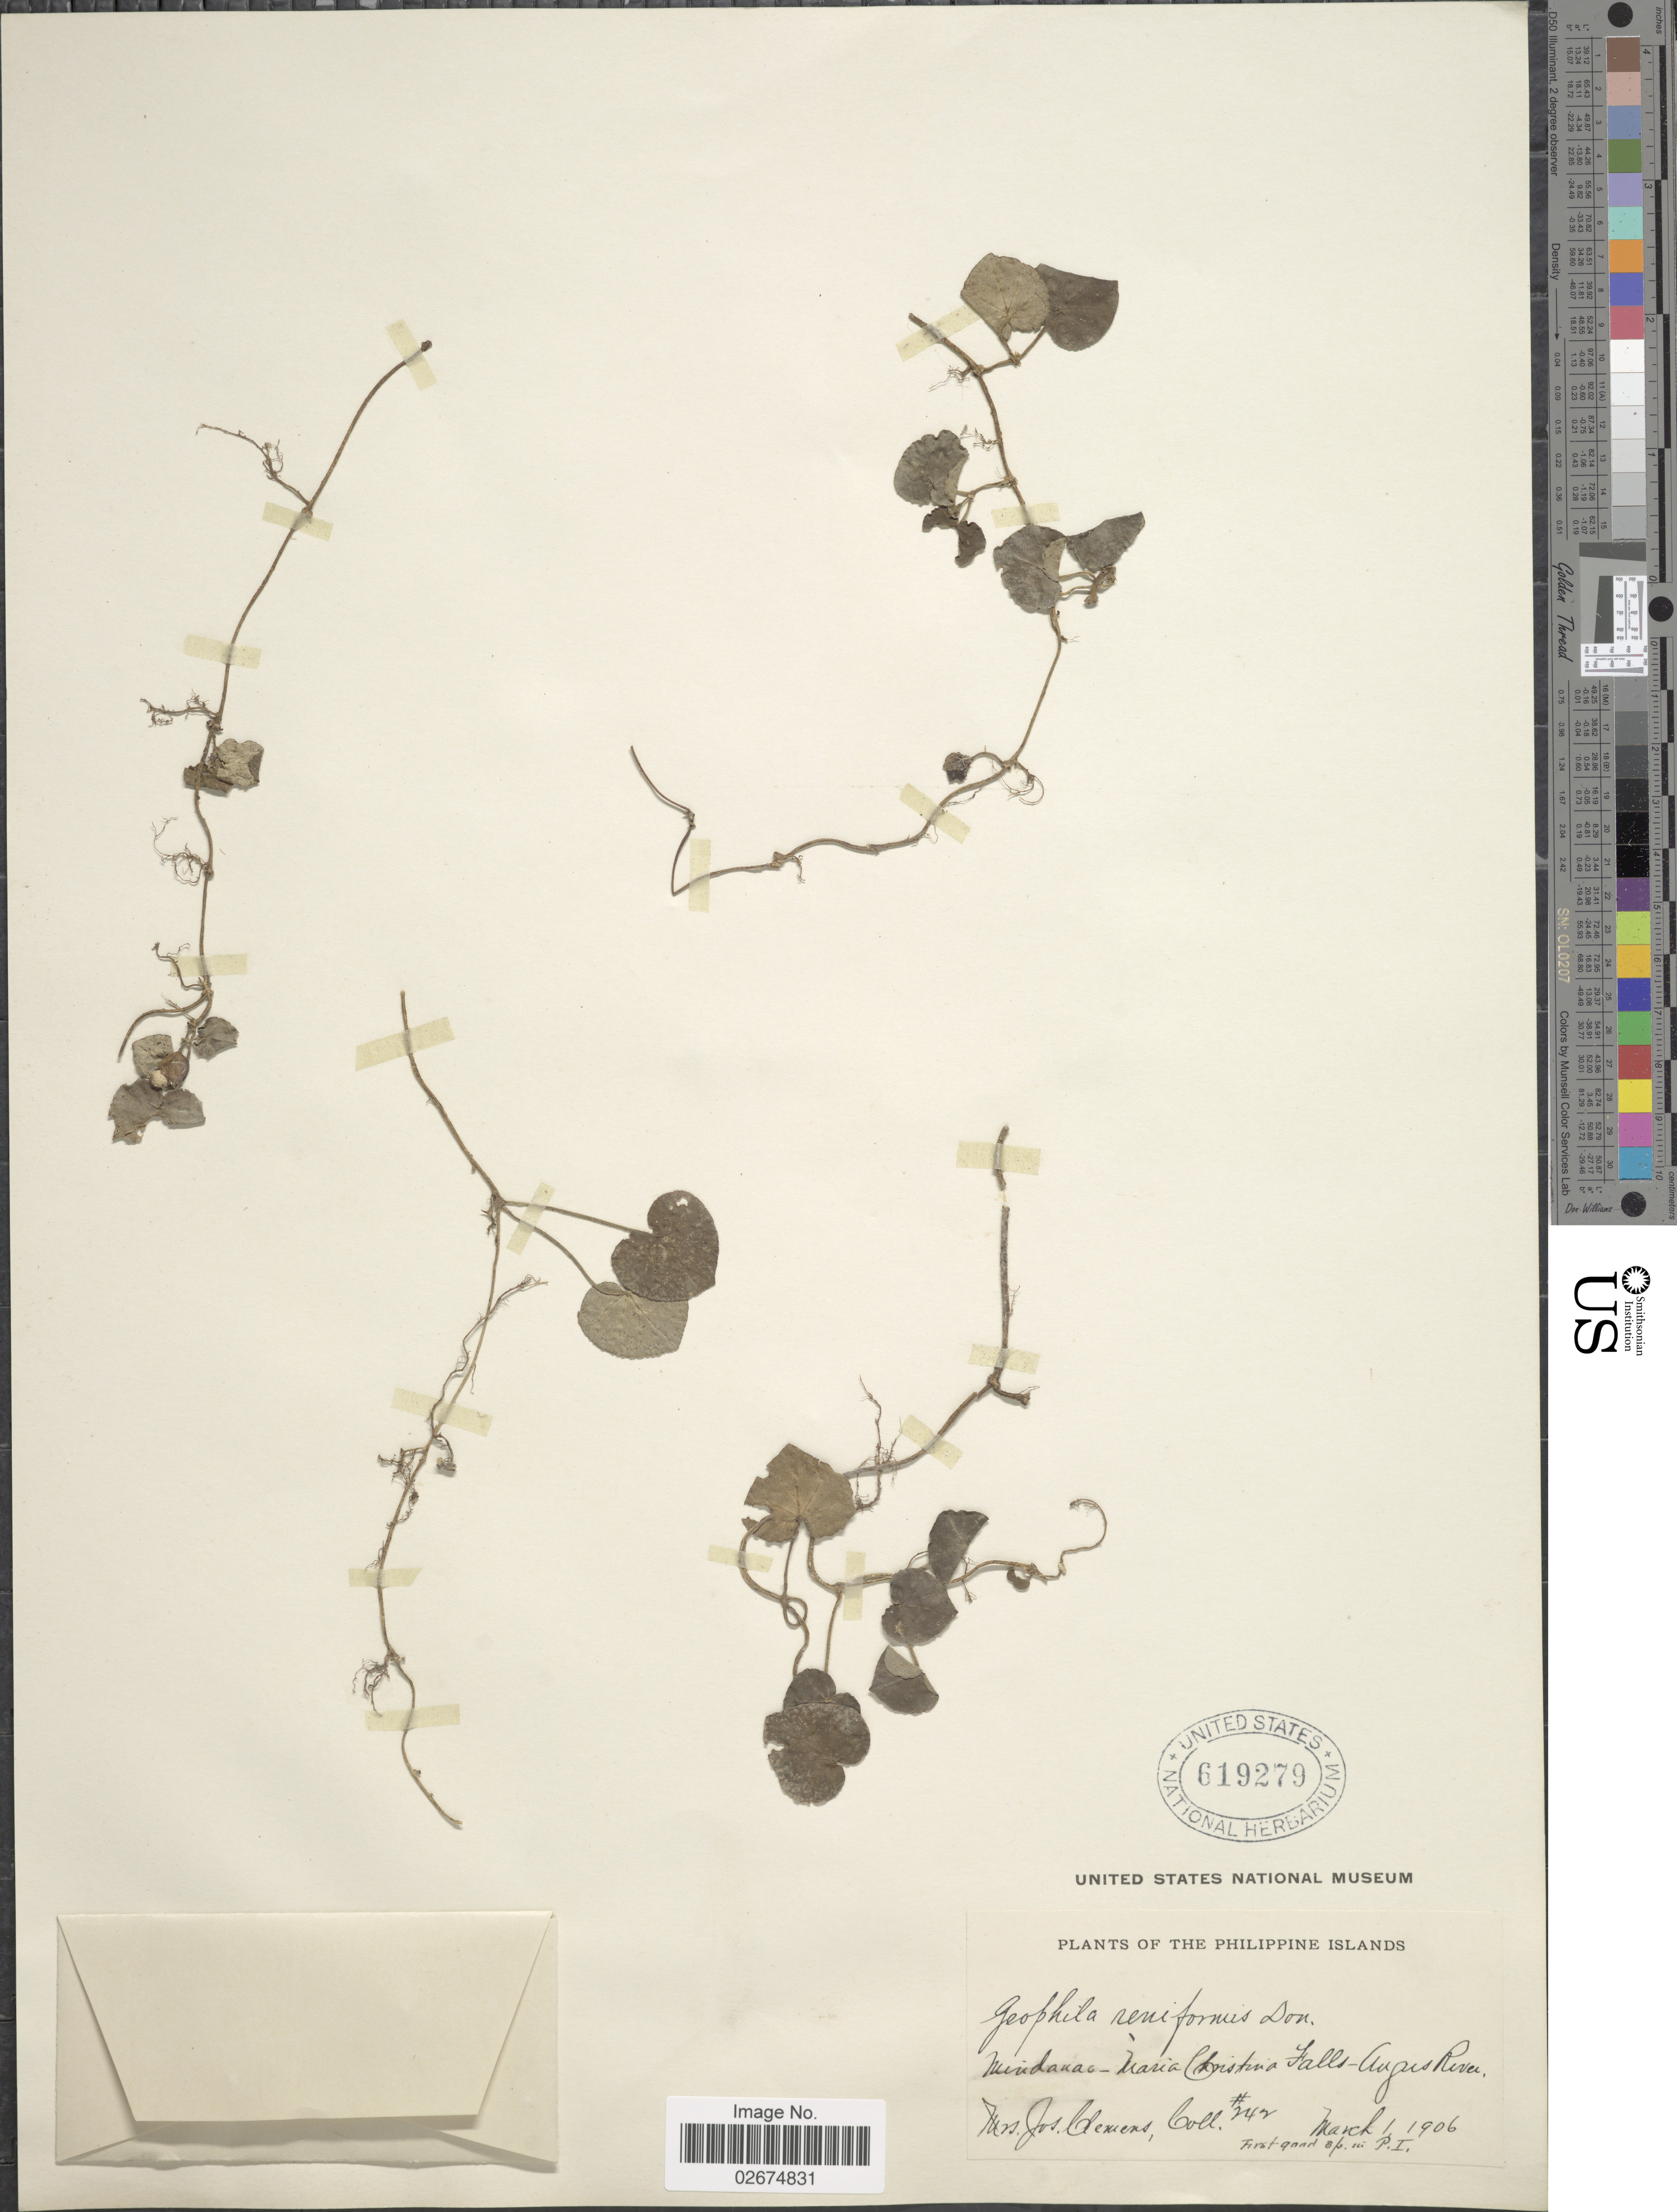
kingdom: Plantae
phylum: Tracheophyta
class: Magnoliopsida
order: Gentianales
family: Rubiaceae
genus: Carinta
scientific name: Carinta repens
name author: (L.) L.B. Sm. & Downs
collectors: J. Clemens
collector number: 242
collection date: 1906-03-01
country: Philippines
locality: Mindanao, Maria Christina Falls, Augus River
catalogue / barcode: US 619279